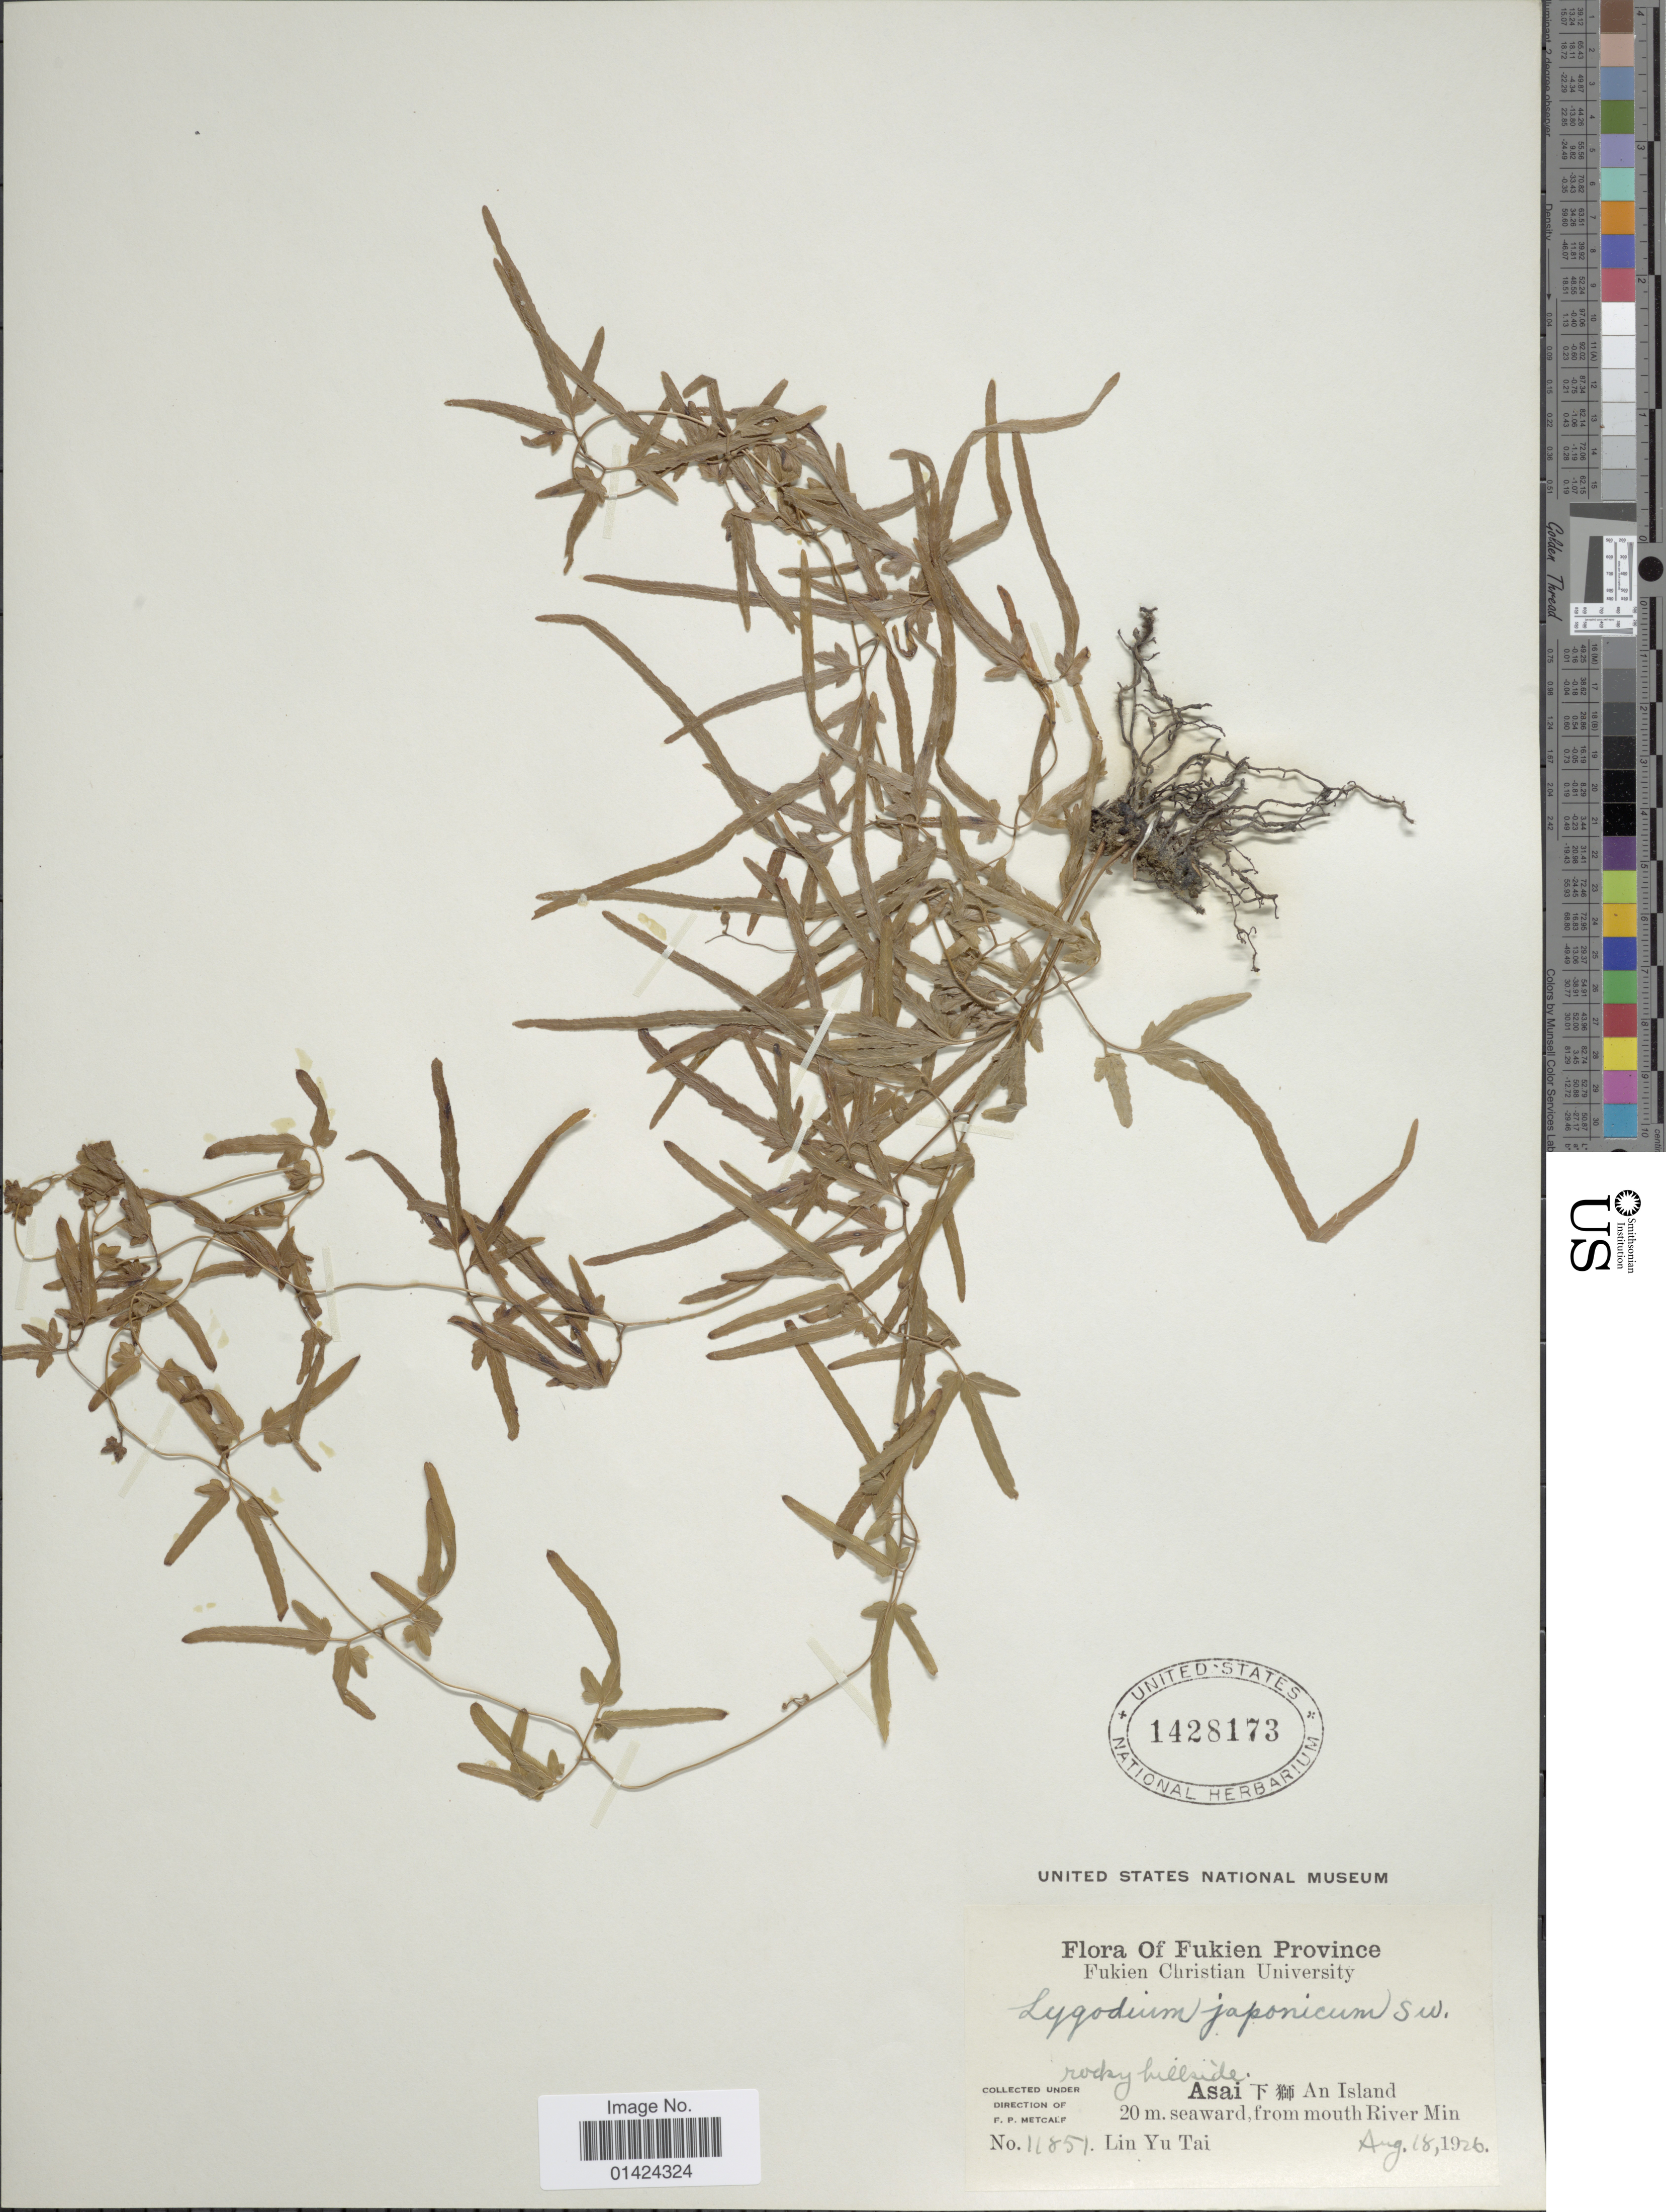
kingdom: Plantae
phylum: Tracheophyta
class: Polypodiopsida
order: Schizaeales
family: Lygodiaceae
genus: Lygodium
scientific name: Lygodium japonicum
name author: (Thunb.) Sw.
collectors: L. Tai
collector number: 11851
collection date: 1926-08-18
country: China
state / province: Fujian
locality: Fukien province. Rocky hillside. Asai. An Island. 20 m. seaward, from mouth River Min.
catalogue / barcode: US 1428173